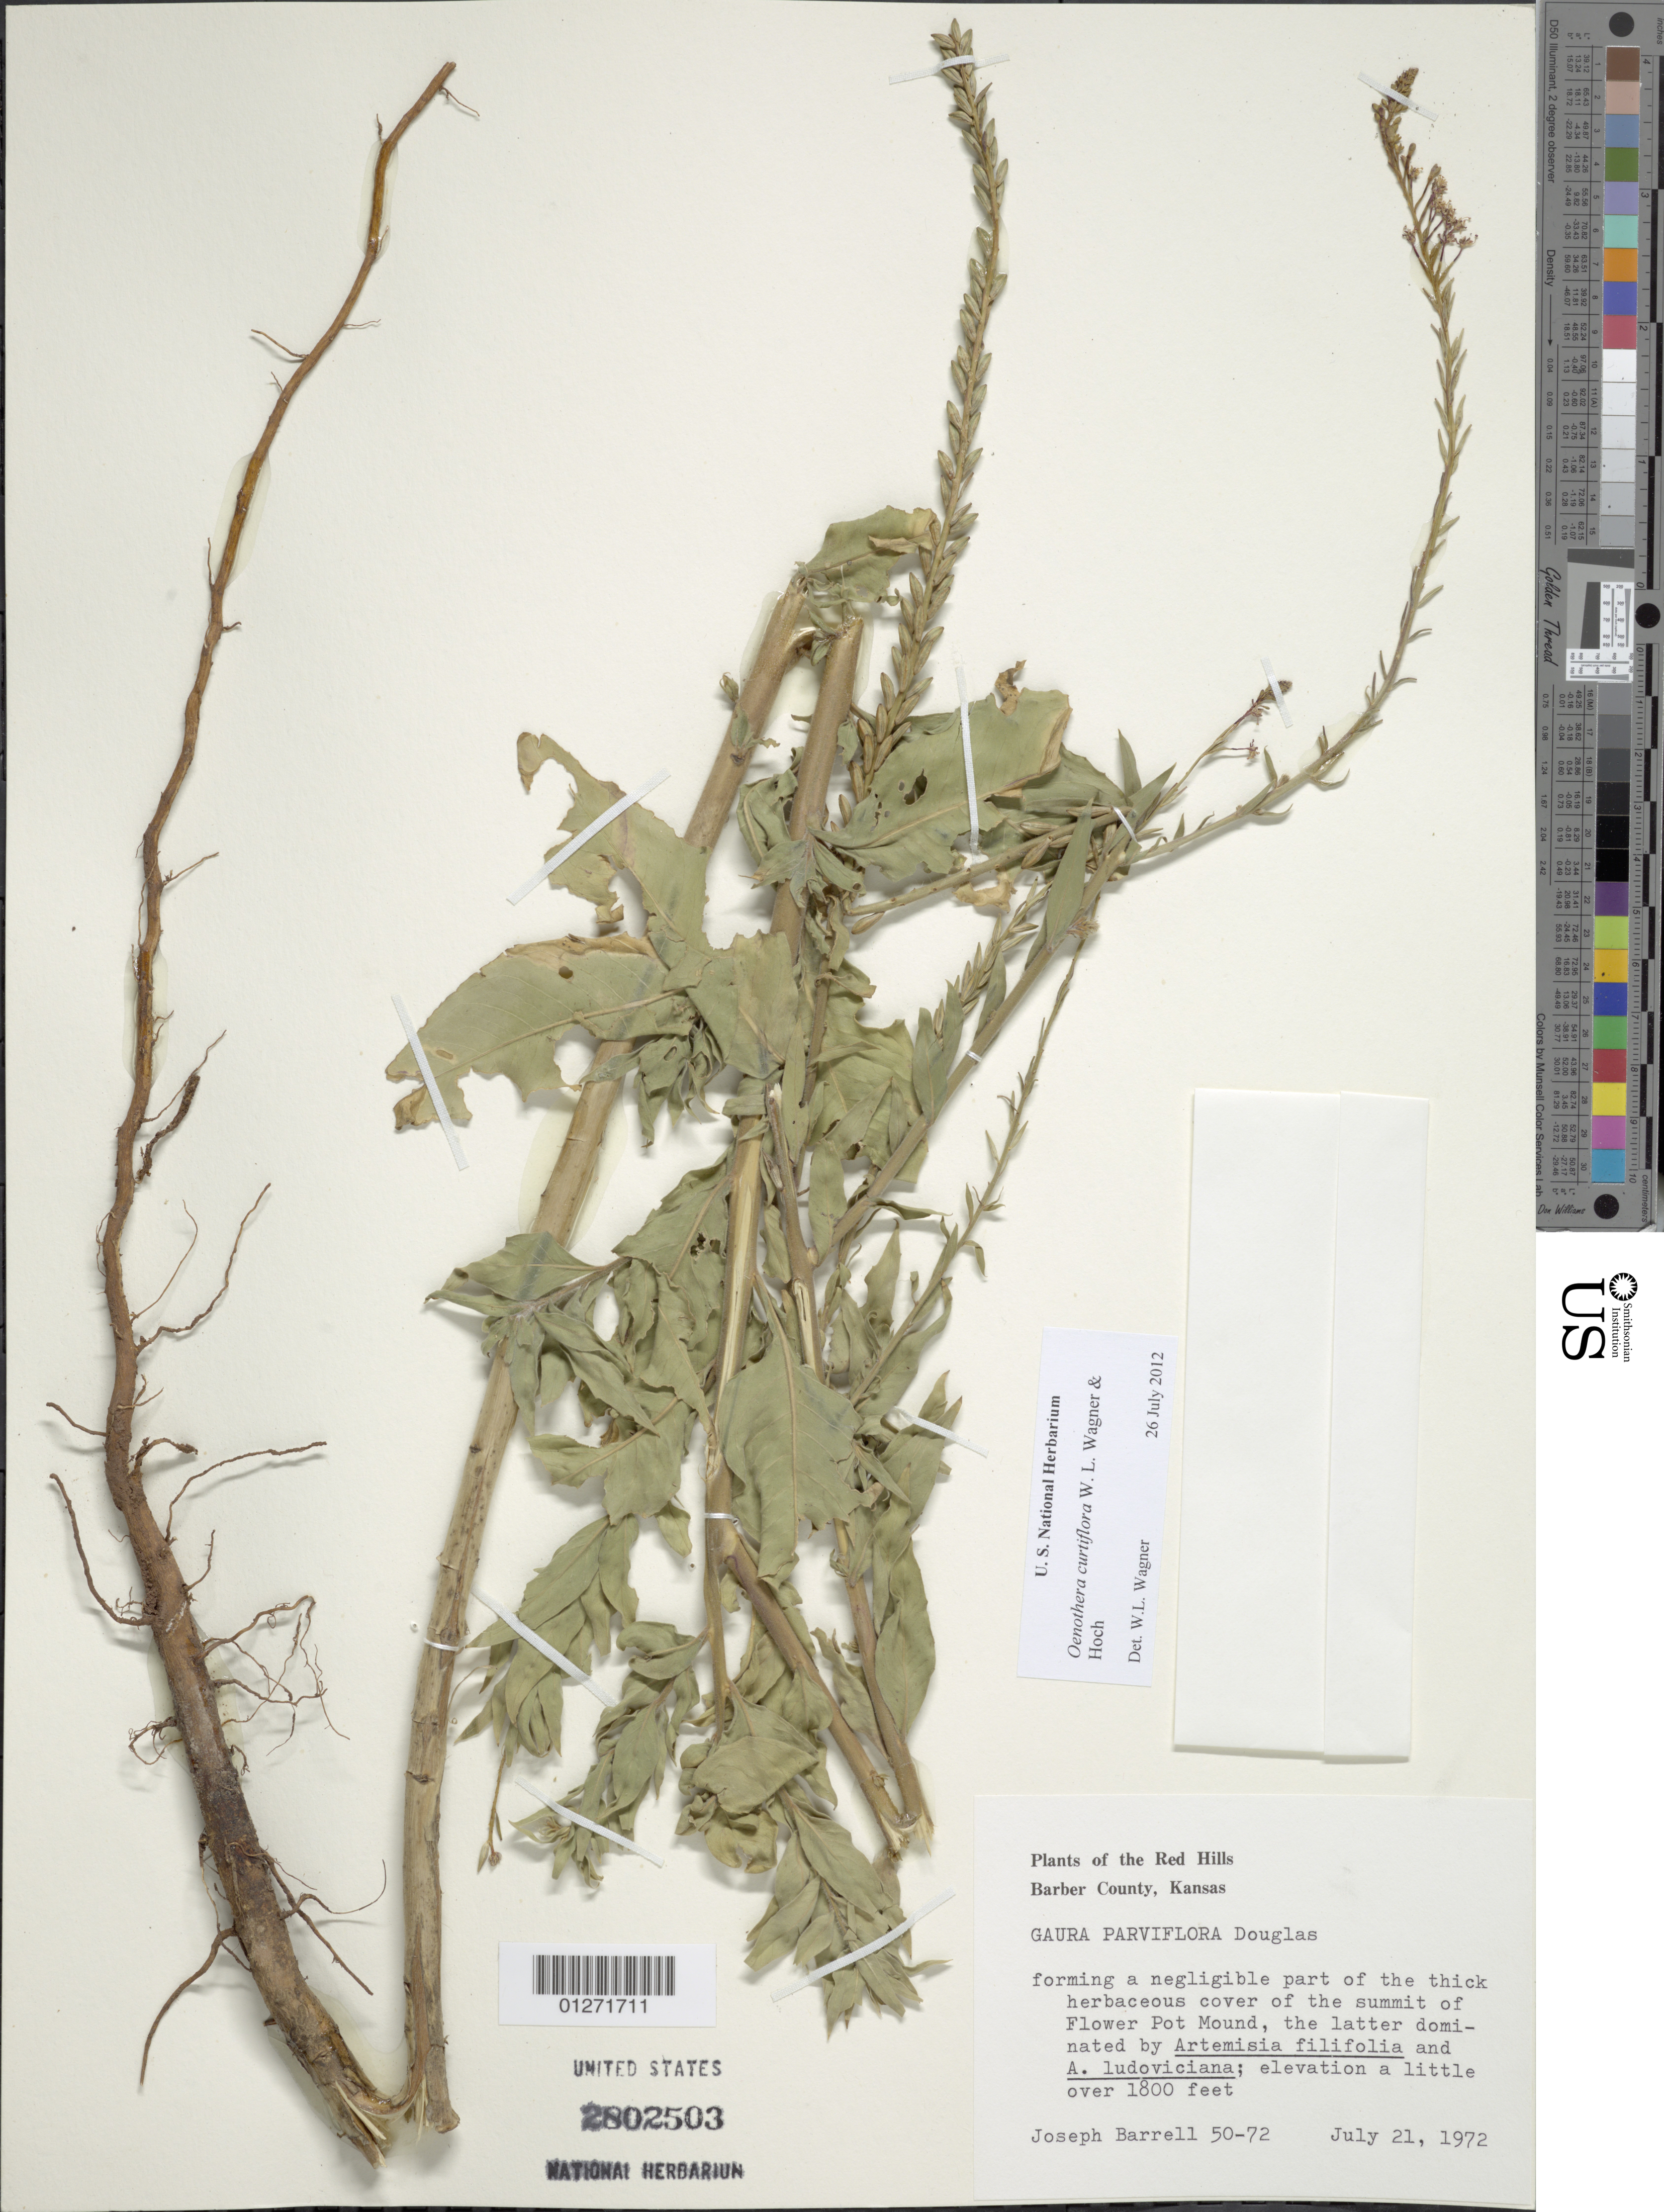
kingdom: Plantae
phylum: Tracheophyta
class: Magnoliopsida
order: Myrtales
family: Onagraceae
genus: Oenothera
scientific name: Oenothera curtiflora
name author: W.L. Wagner & Hoch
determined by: Wagner, W. L., (BOT), Smithsonian Institution - National Museum of Natural History (UNITED STATES)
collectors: J. Barrell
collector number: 50-72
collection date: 1972-07-21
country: United States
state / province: Kansas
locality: Summit of Flower Pot Mound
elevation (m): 549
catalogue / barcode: US 2802503